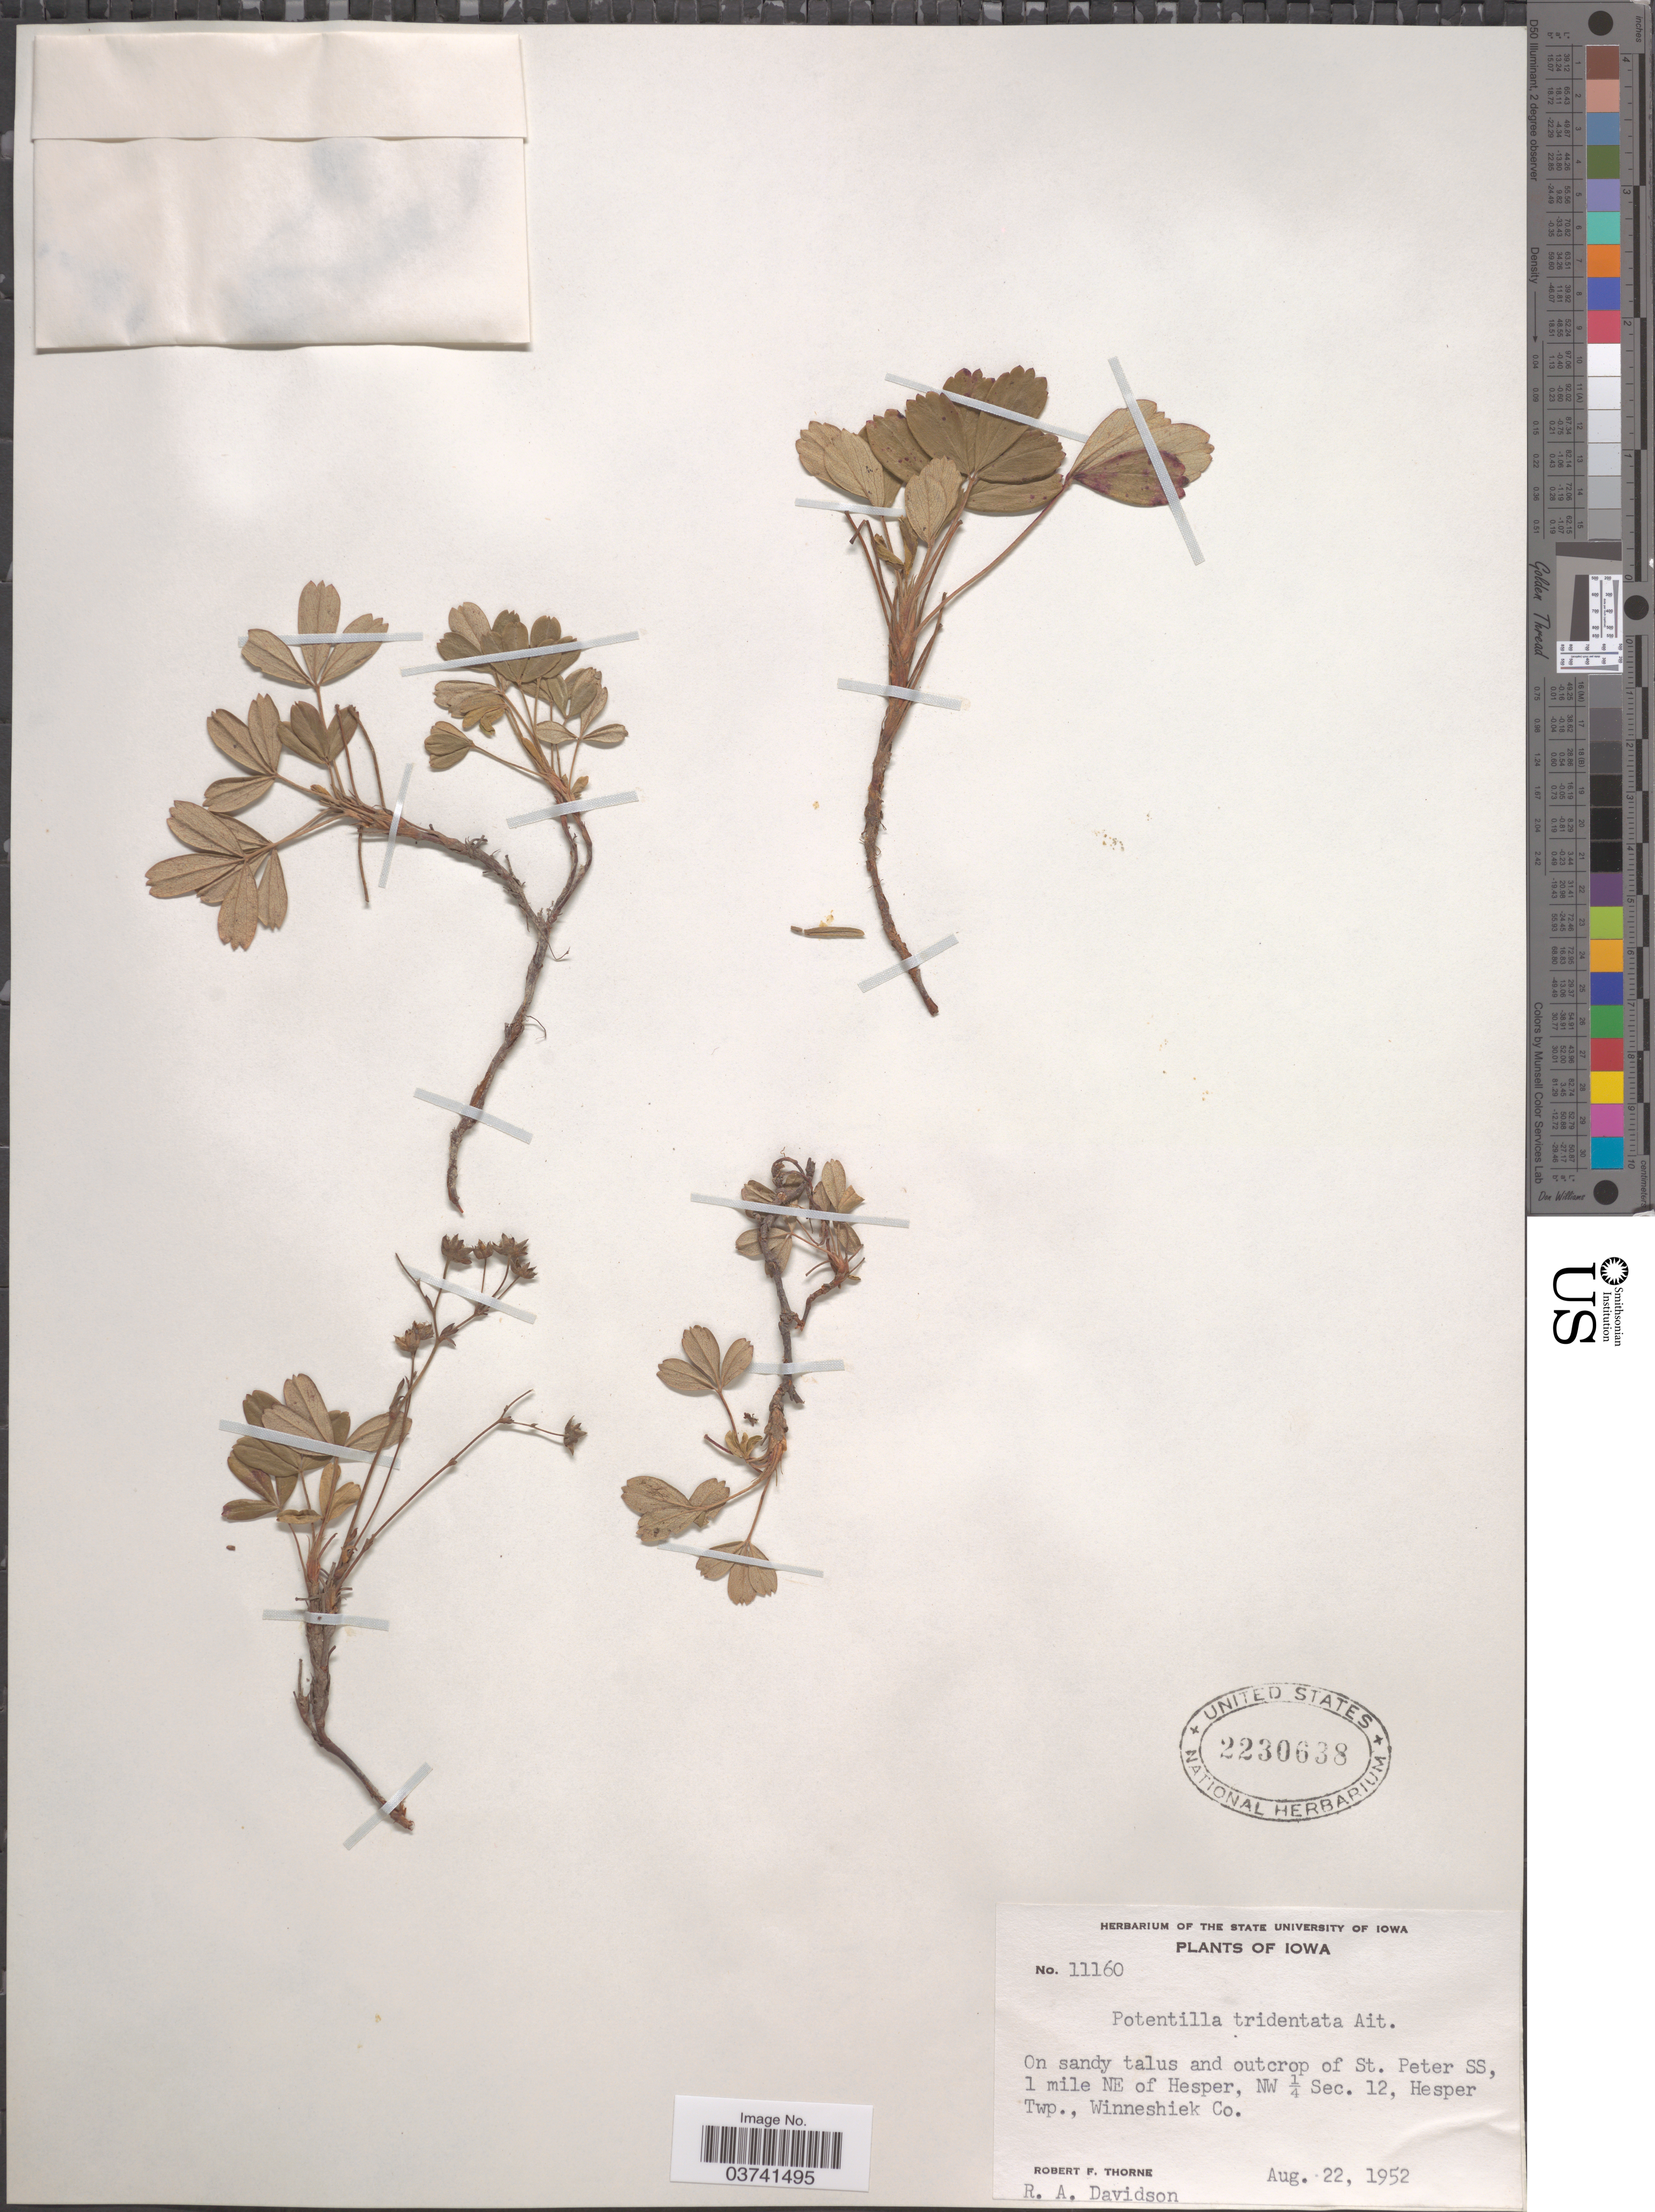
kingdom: Plantae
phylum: Tracheophyta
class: Magnoliopsida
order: Rosales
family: Rosaceae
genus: Potentilla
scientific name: Potentilla tridentata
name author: Aiton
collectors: R. F. Thorne & R. A. Davidson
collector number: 11160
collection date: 1952-08-22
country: United States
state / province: Iowa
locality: St. Peter SS, 1 mile NE of Hesper, NW ¼ Sec. 12, Hesper Twp., Winneshiek Co.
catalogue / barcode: US 2230638